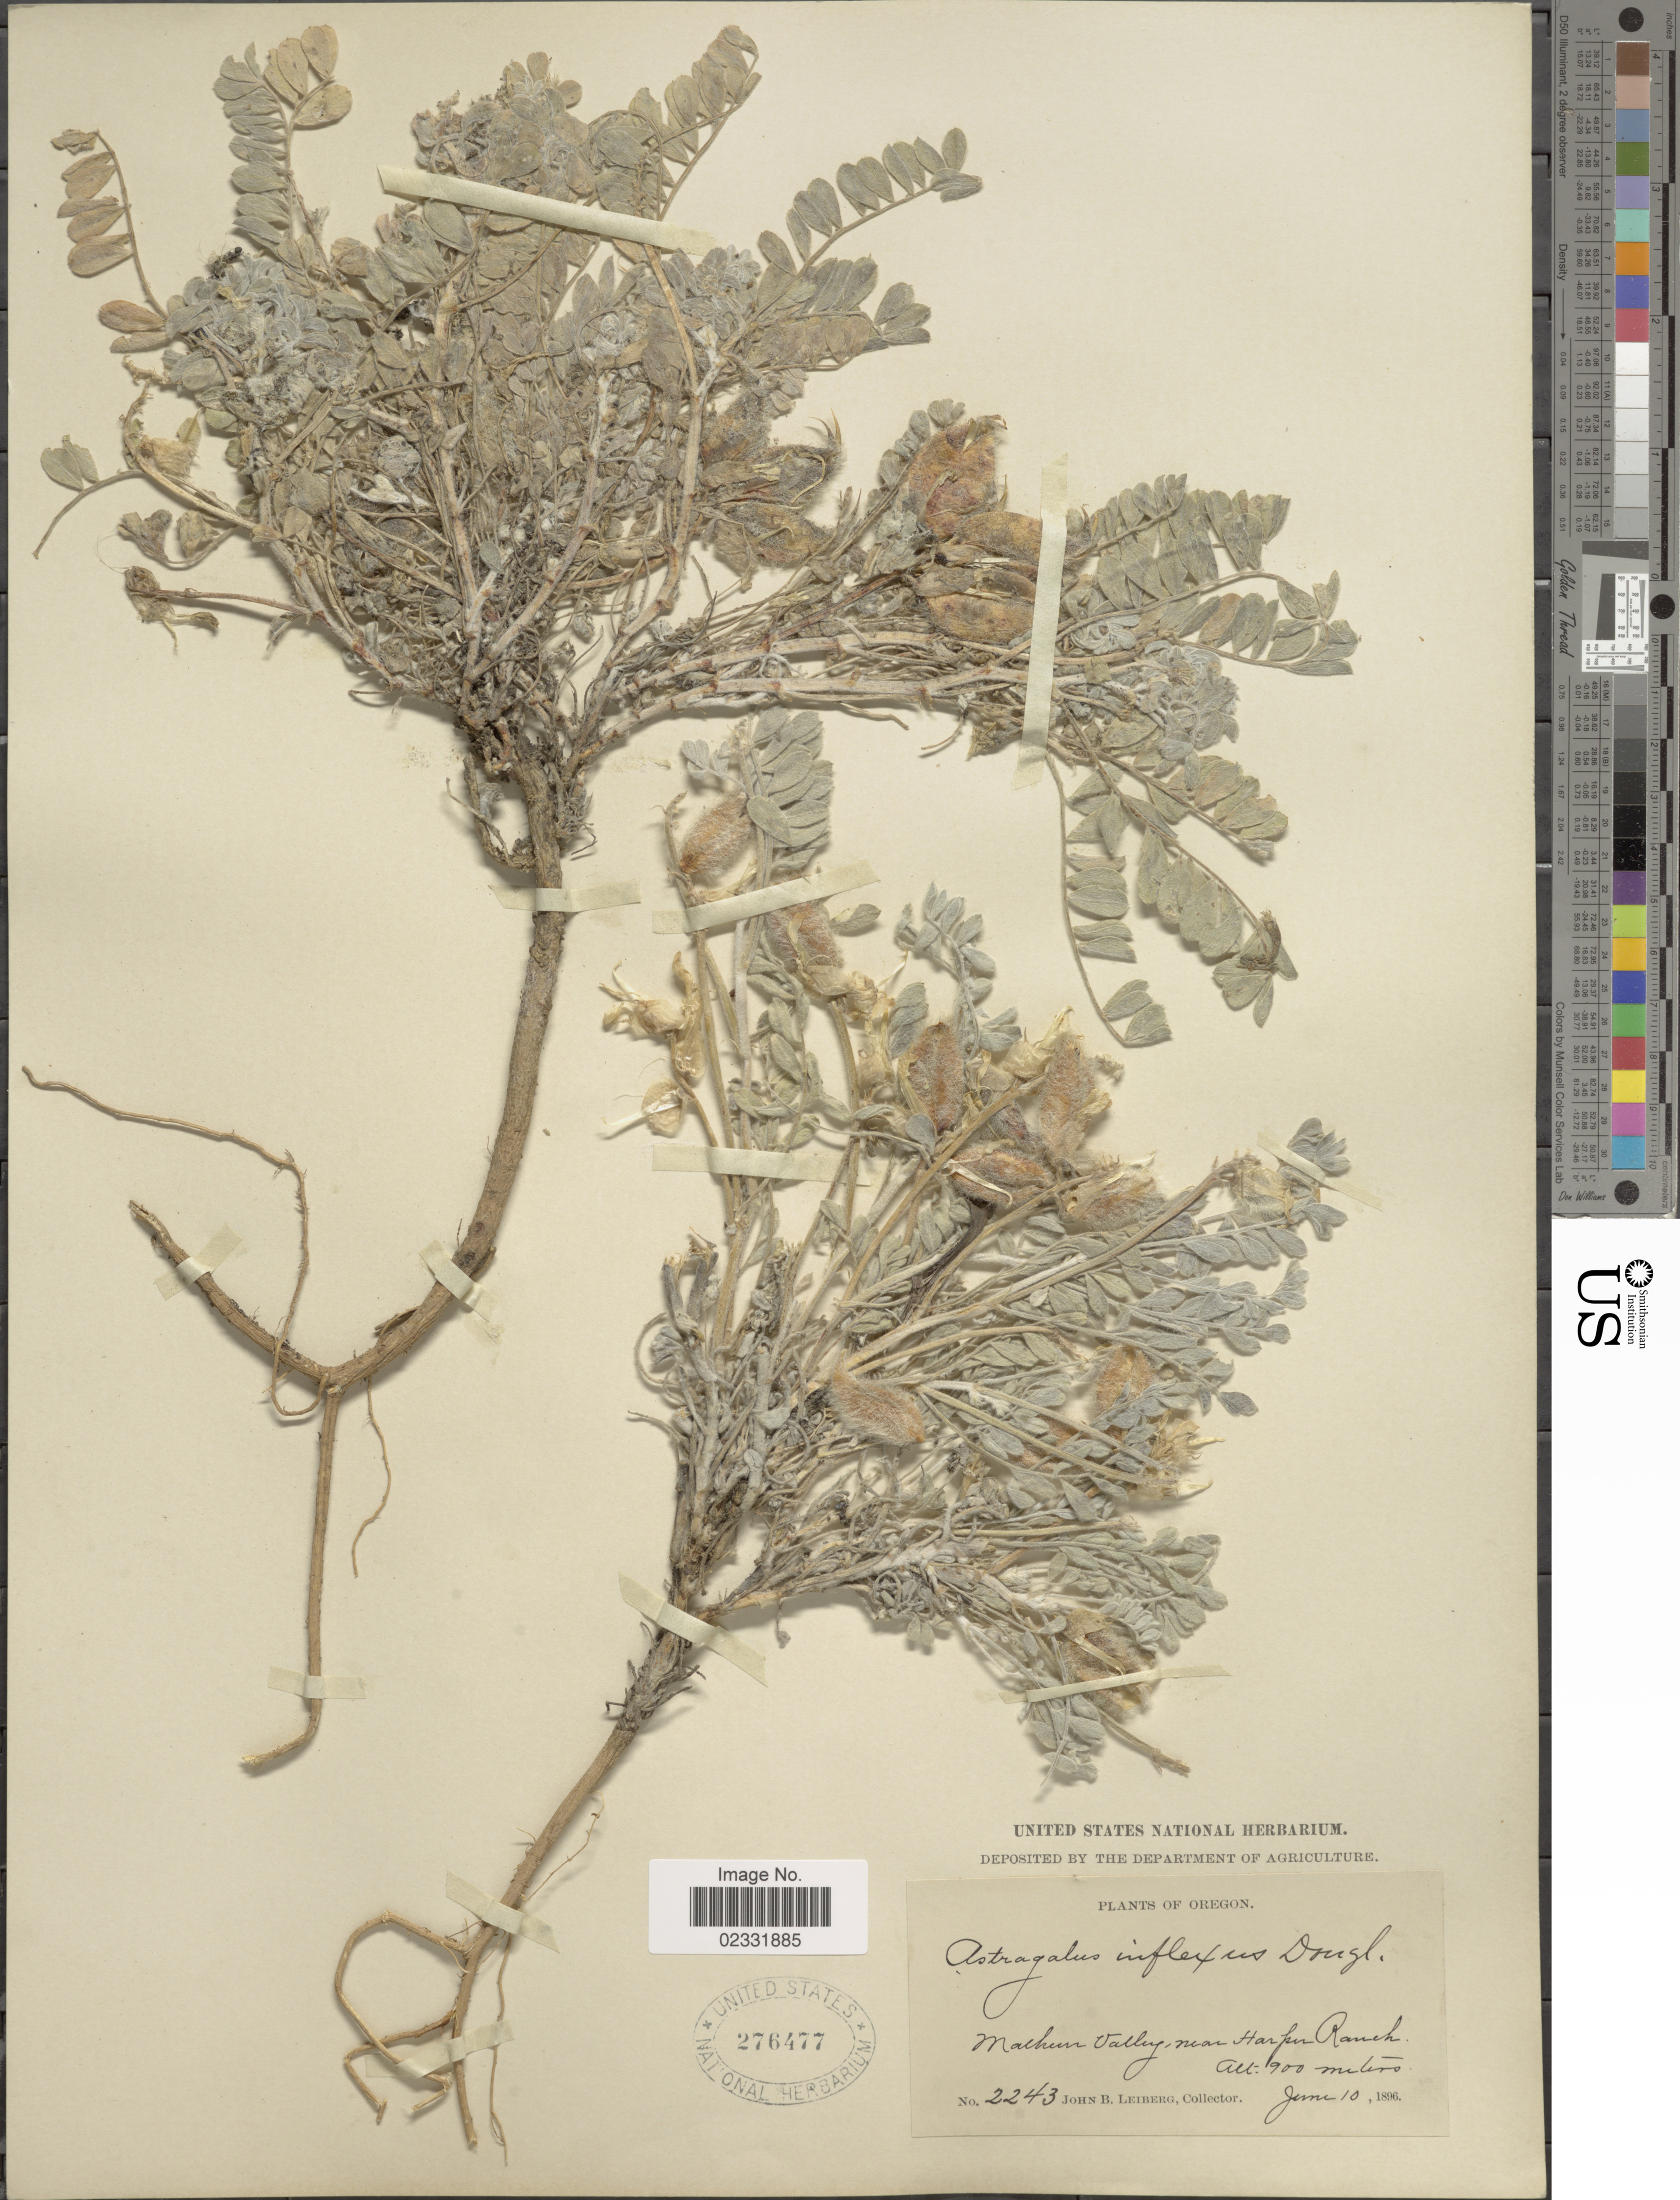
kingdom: Plantae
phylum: Tracheophyta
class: Magnoliopsida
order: Fabales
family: Fabaceae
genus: Astragalus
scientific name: Astragalus inflexus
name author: Douglas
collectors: J. B. Leiberg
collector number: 2243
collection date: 1896-06-10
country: United States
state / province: Oregon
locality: Malhun Valley, near Harper Ranch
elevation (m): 900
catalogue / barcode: US 276477